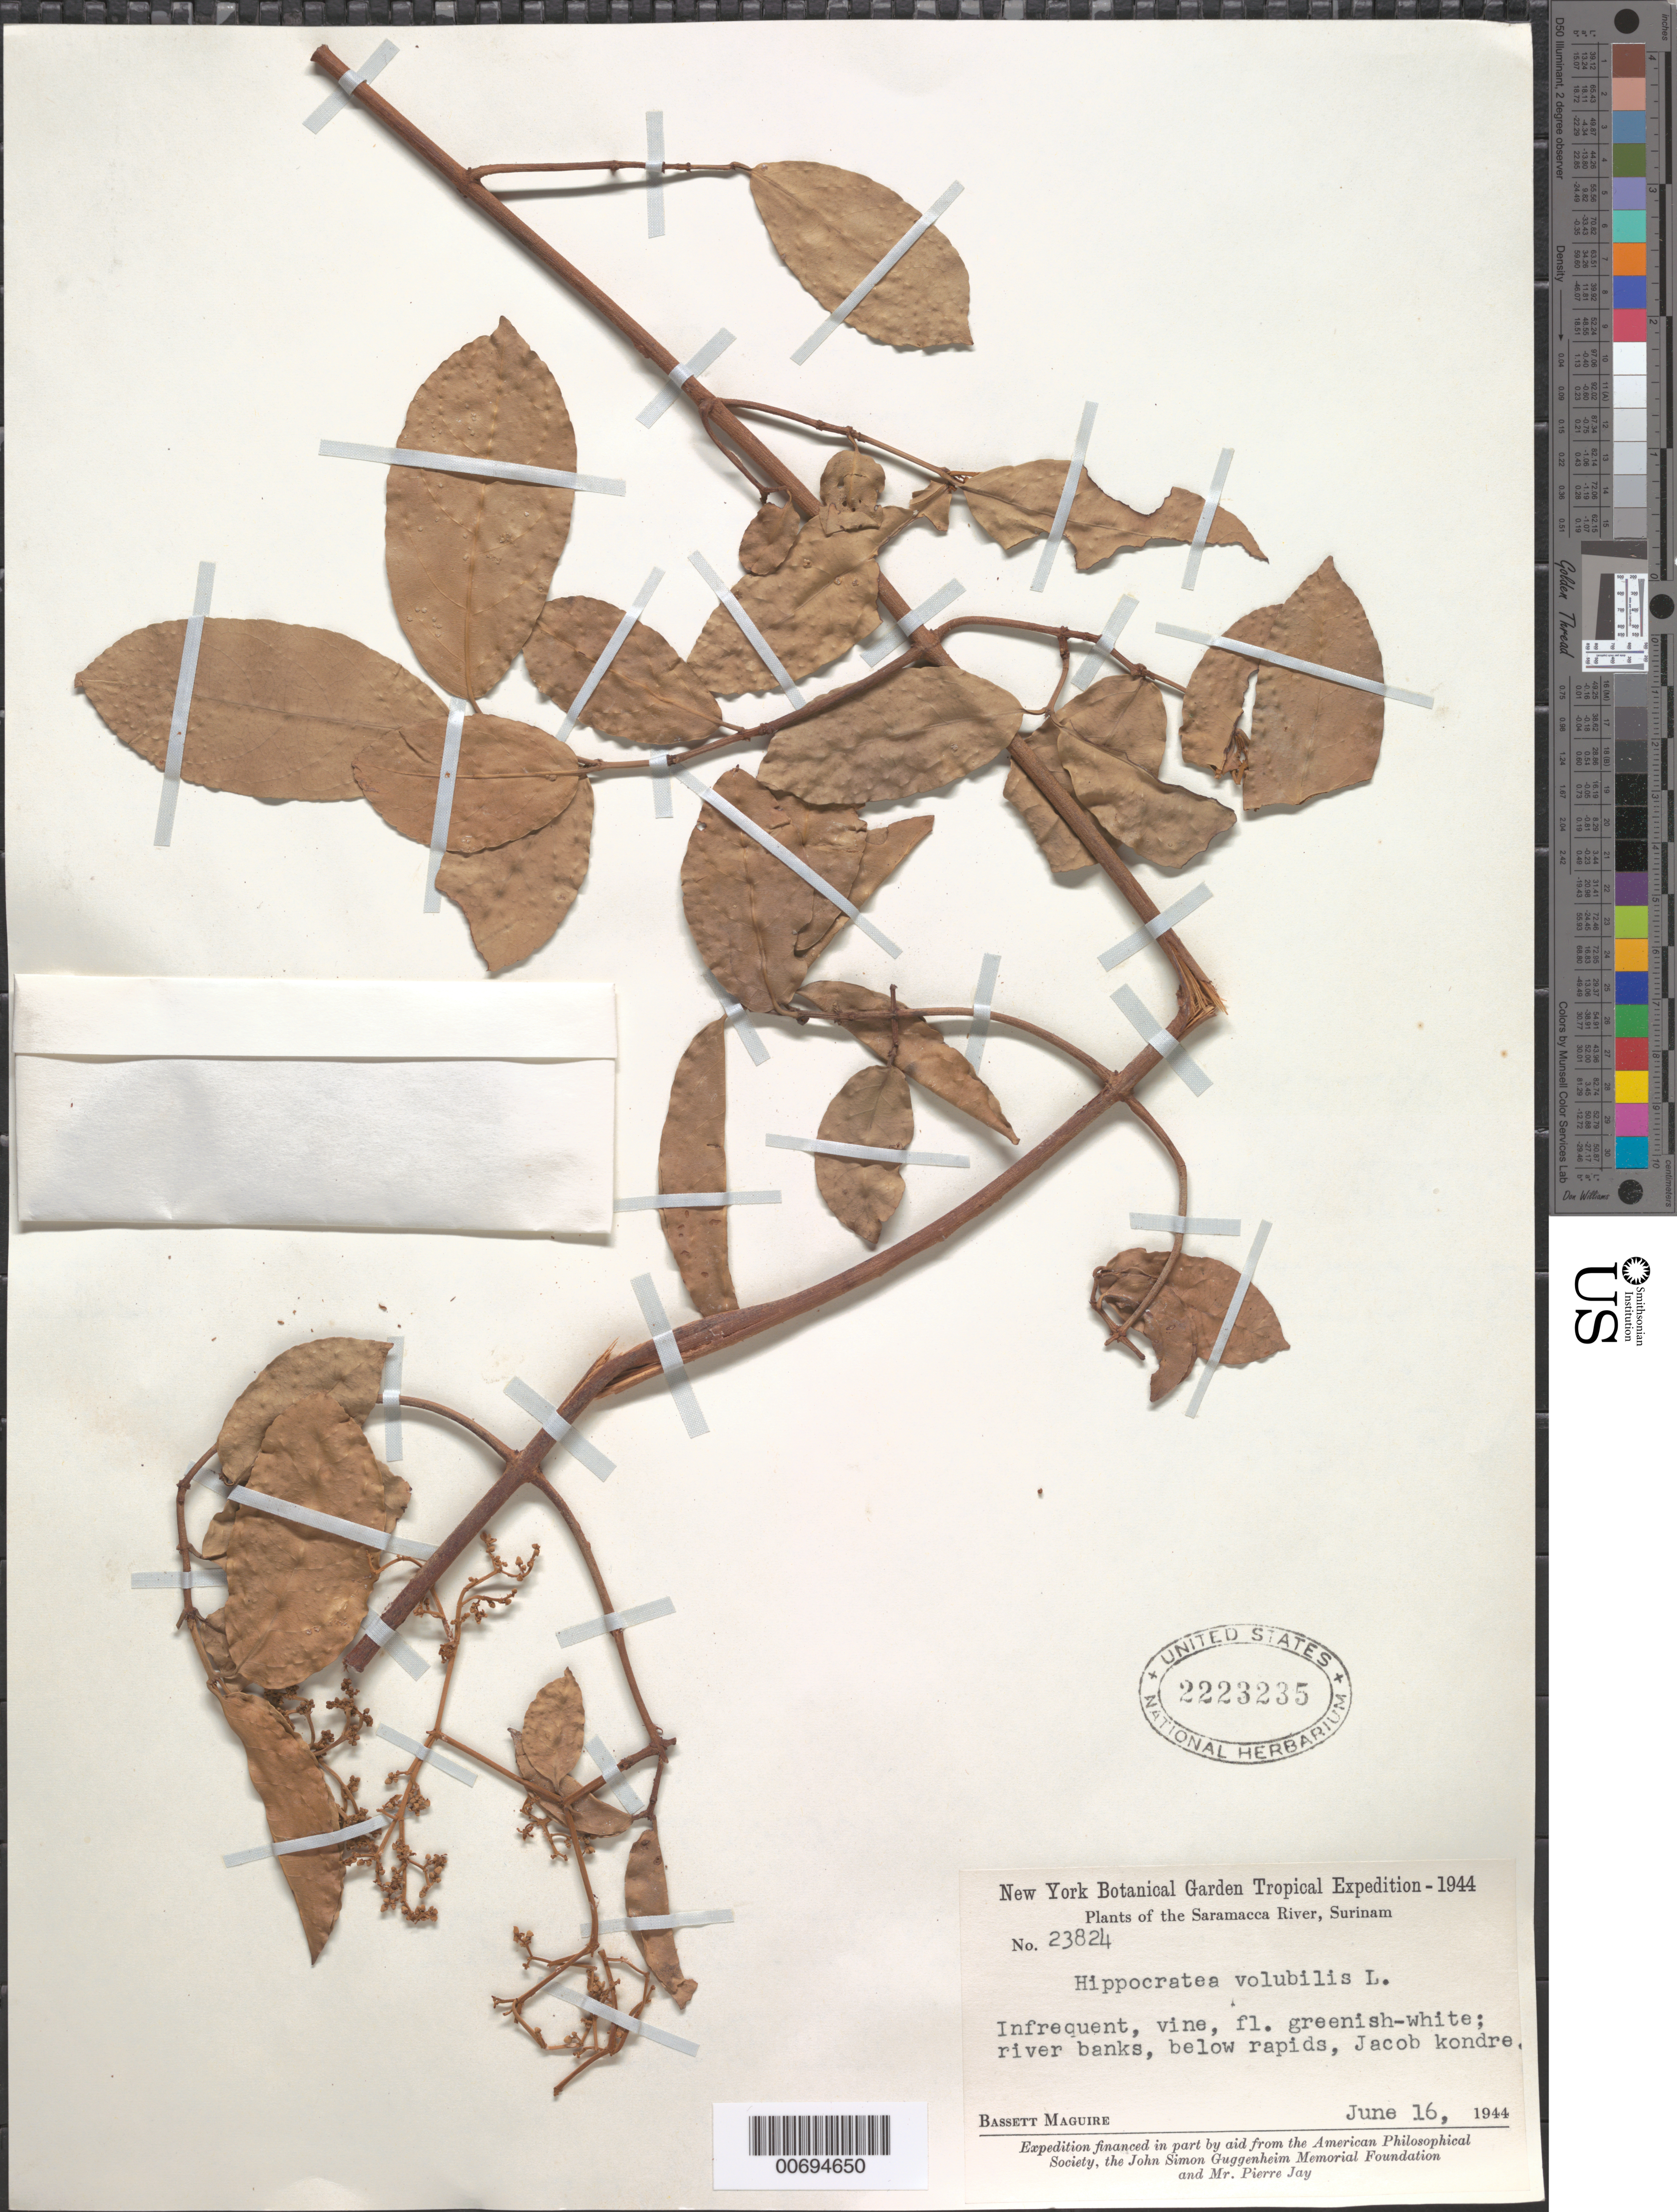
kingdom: Plantae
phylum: Tracheophyta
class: Magnoliopsida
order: Celastrales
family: Celastraceae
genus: Hippocratea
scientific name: Hippocratea volubilis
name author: L.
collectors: B. Maguire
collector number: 23824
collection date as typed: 16-Jun-44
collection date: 1944-06-16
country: Suriname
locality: Jacob Kondre village, Saramacca River headwaters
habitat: Riverbanks below rapids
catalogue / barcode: US 2223235